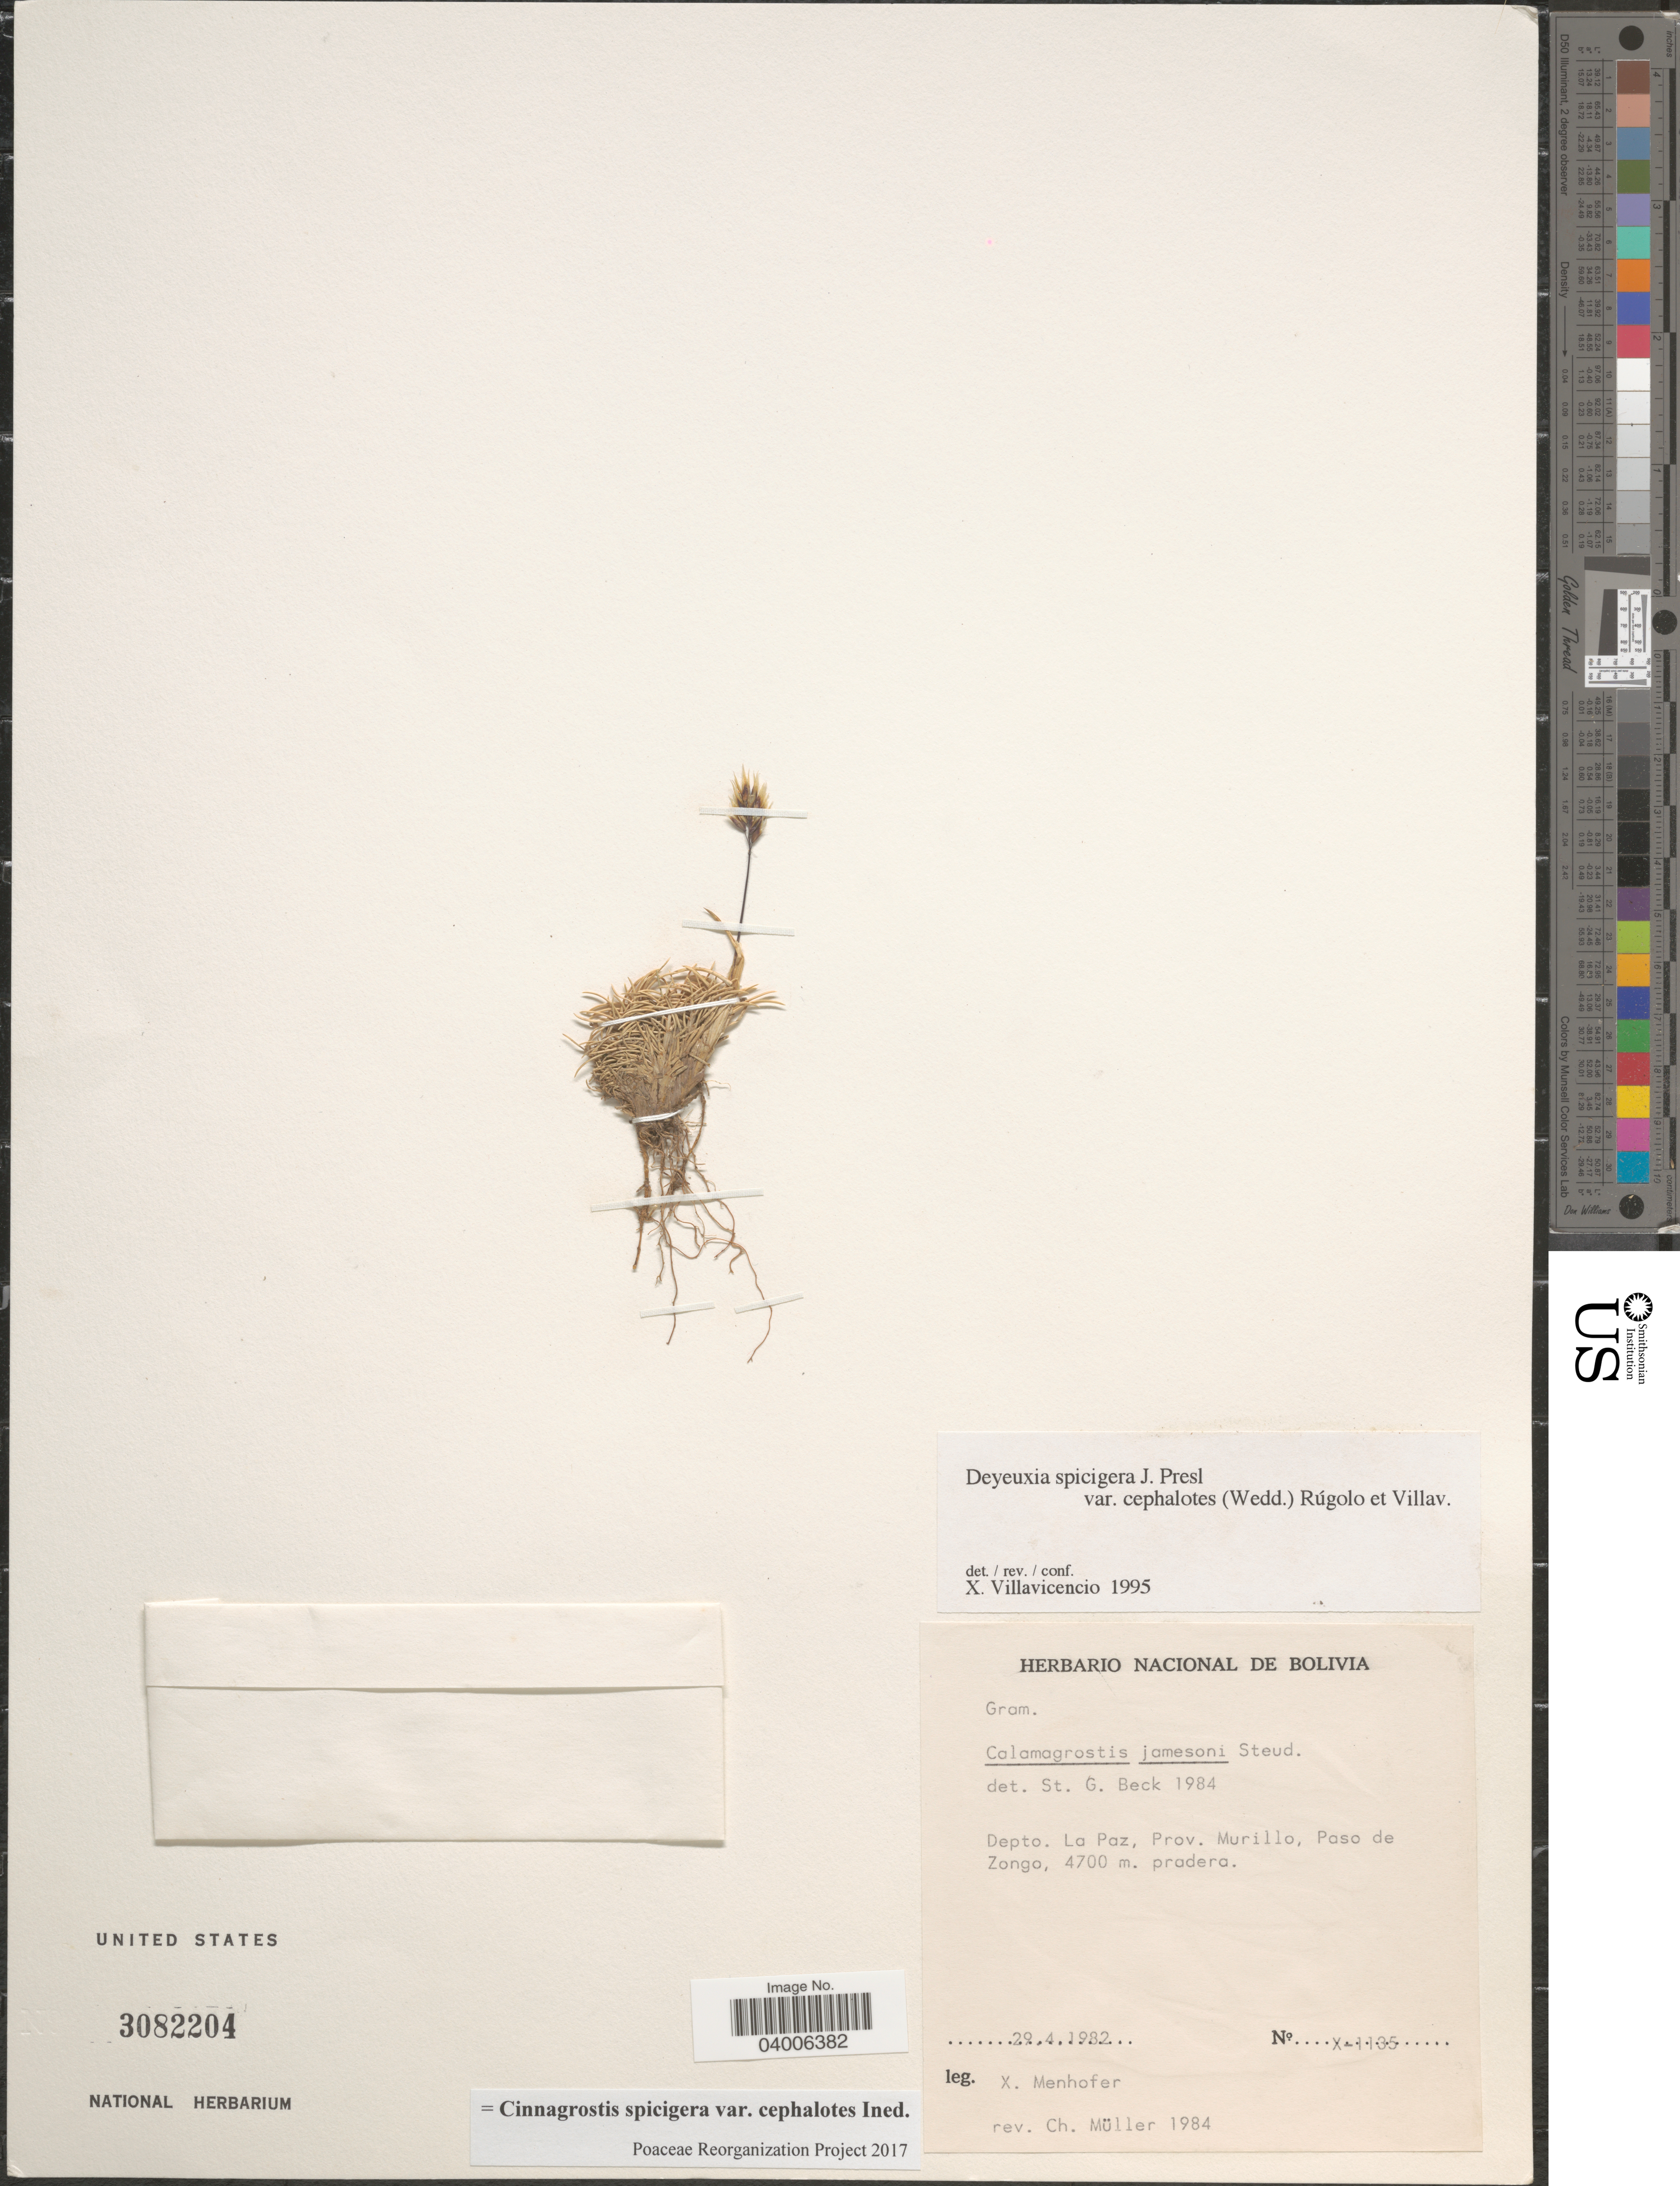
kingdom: Plantae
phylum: Tracheophyta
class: Liliopsida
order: Poales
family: Poaceae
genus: Cinnagrostis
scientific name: Cinnagrostis spicigera var. cephalotes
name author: (Wedd.) P.M. Peterson et al.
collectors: X. Menhofer & C. H. Müller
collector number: X-1135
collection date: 1982-04-29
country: Bolivia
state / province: La Paz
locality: Depto. La Paz, Prov. Murillo, Paso de Zongo.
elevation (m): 4700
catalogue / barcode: US 3082204